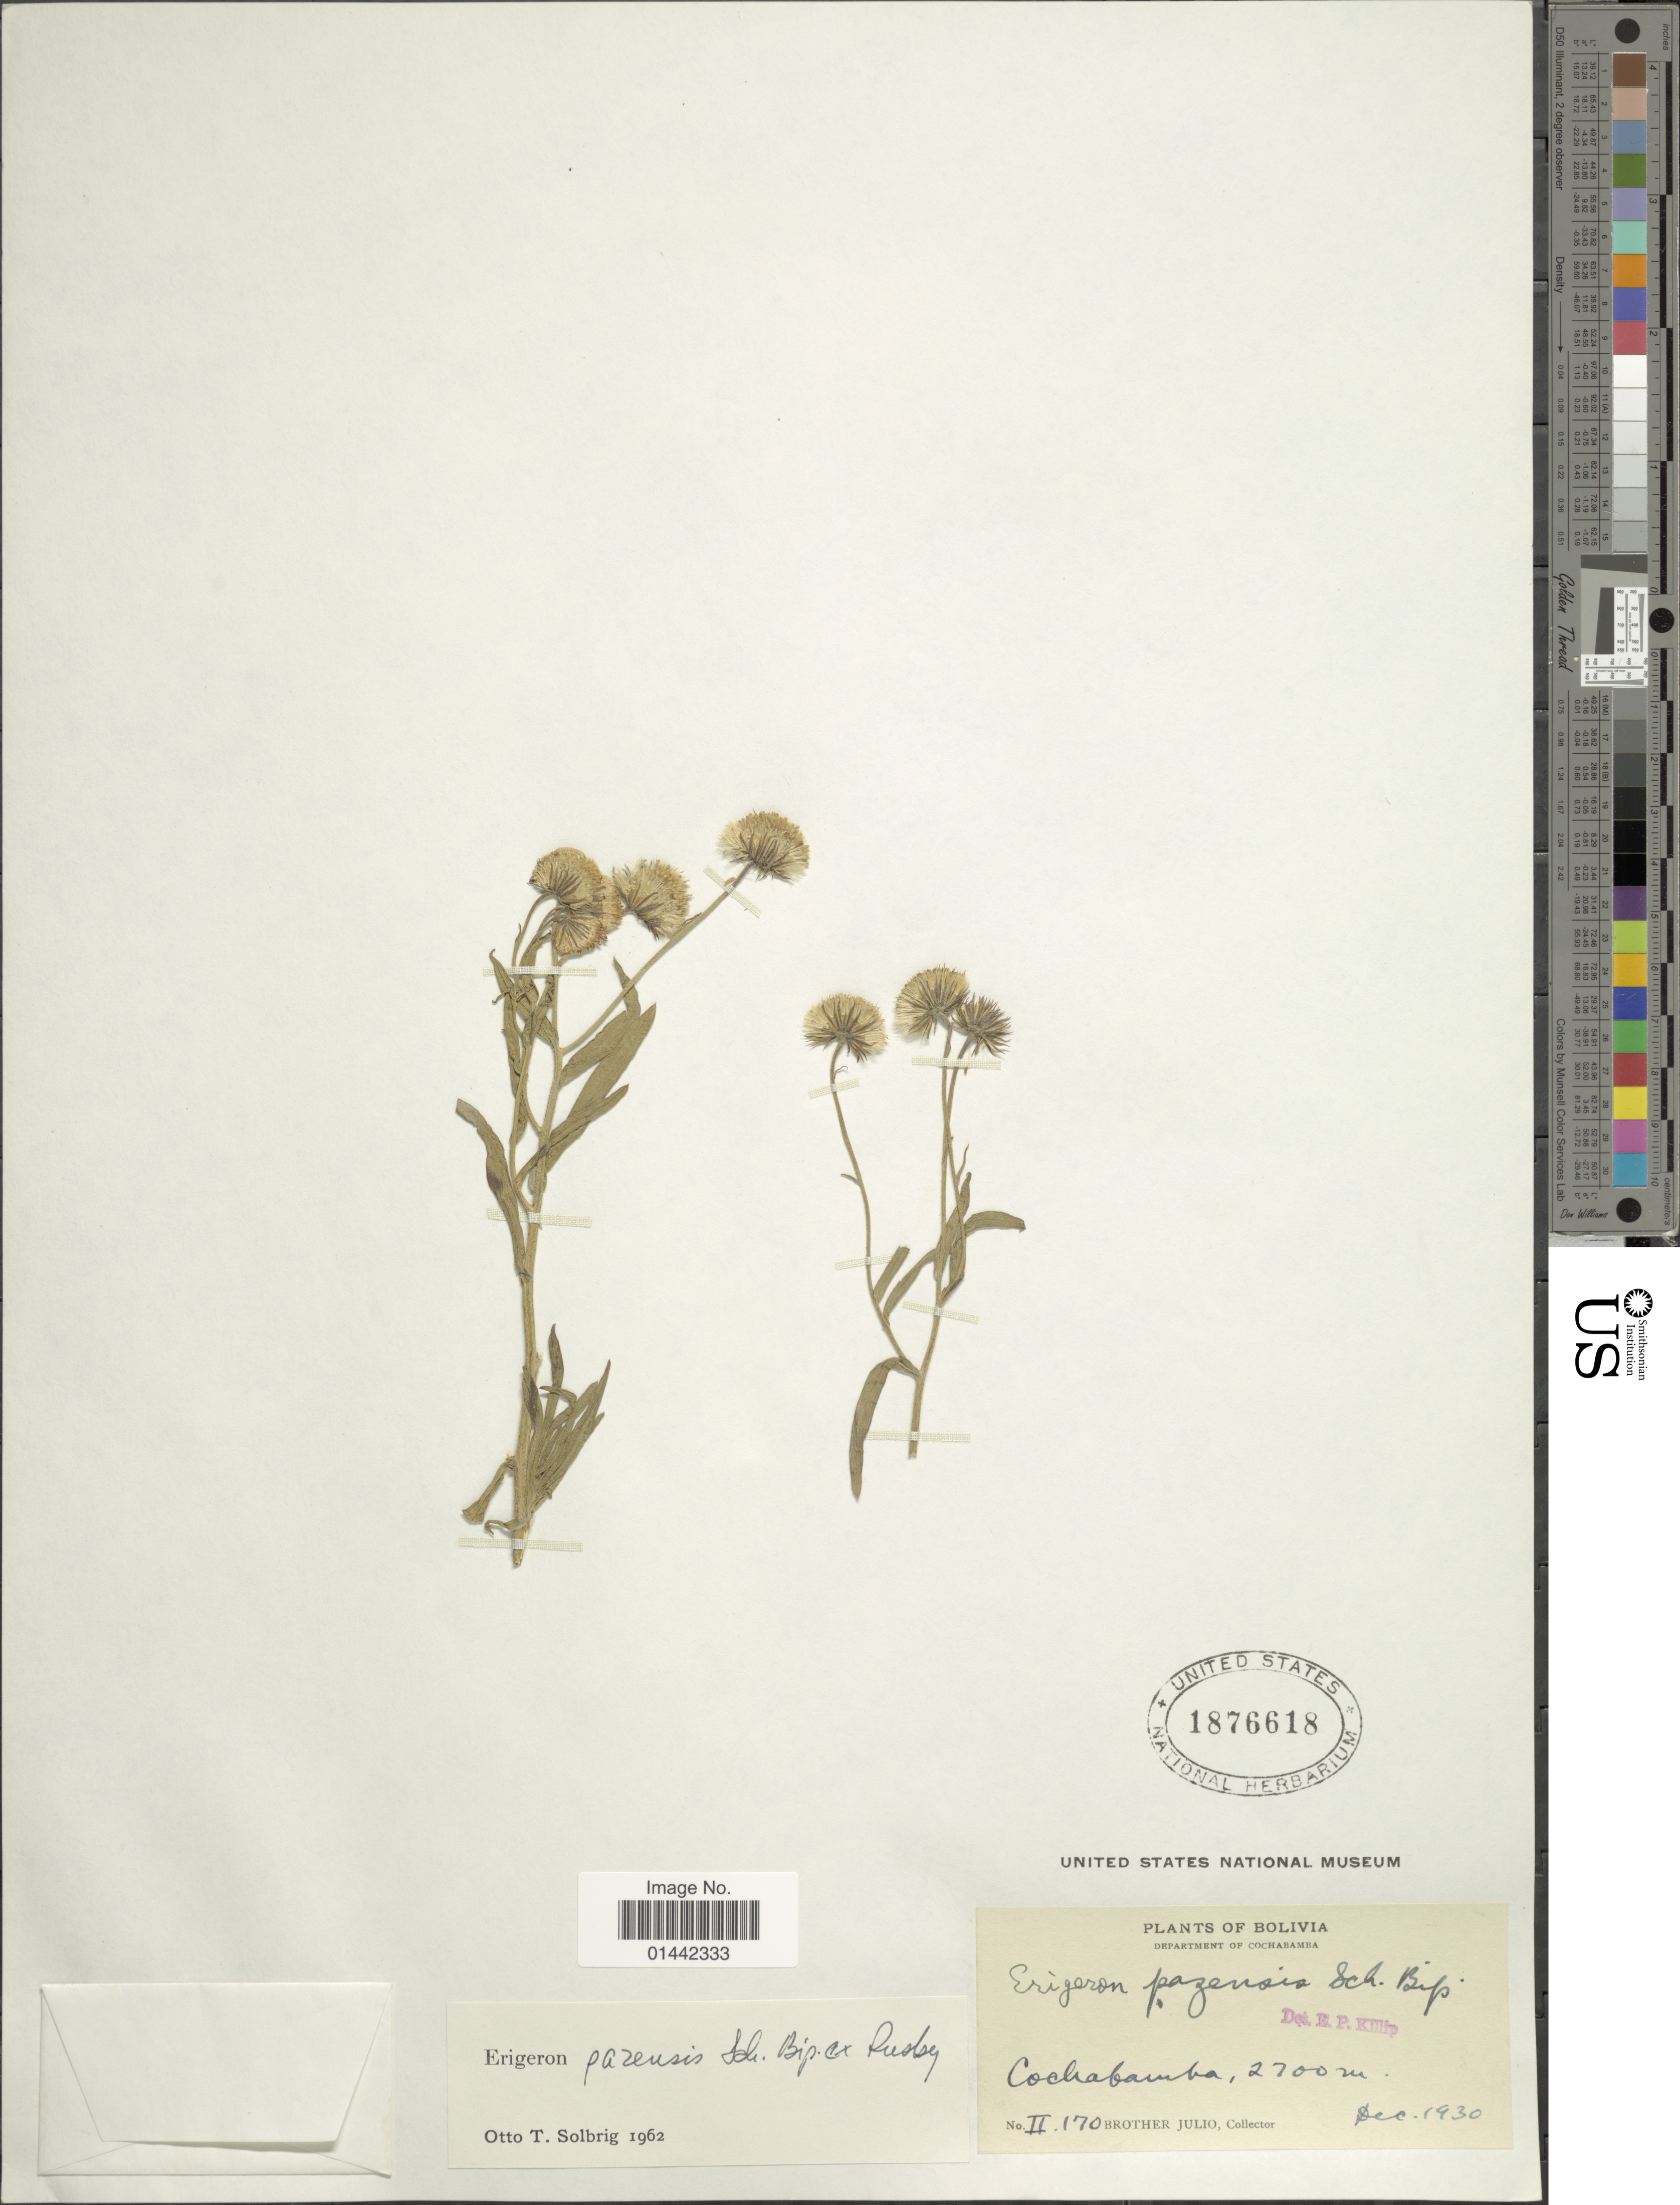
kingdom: Plantae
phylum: Tracheophyta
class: Magnoliopsida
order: Asterales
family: Asteraceae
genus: Erigeron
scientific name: Erigeron pazensis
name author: Sch. Bip. ex Rusby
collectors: Bro. Julio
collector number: II 170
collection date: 1930-12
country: Bolivia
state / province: Cochabamba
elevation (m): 2700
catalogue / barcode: US 1876618